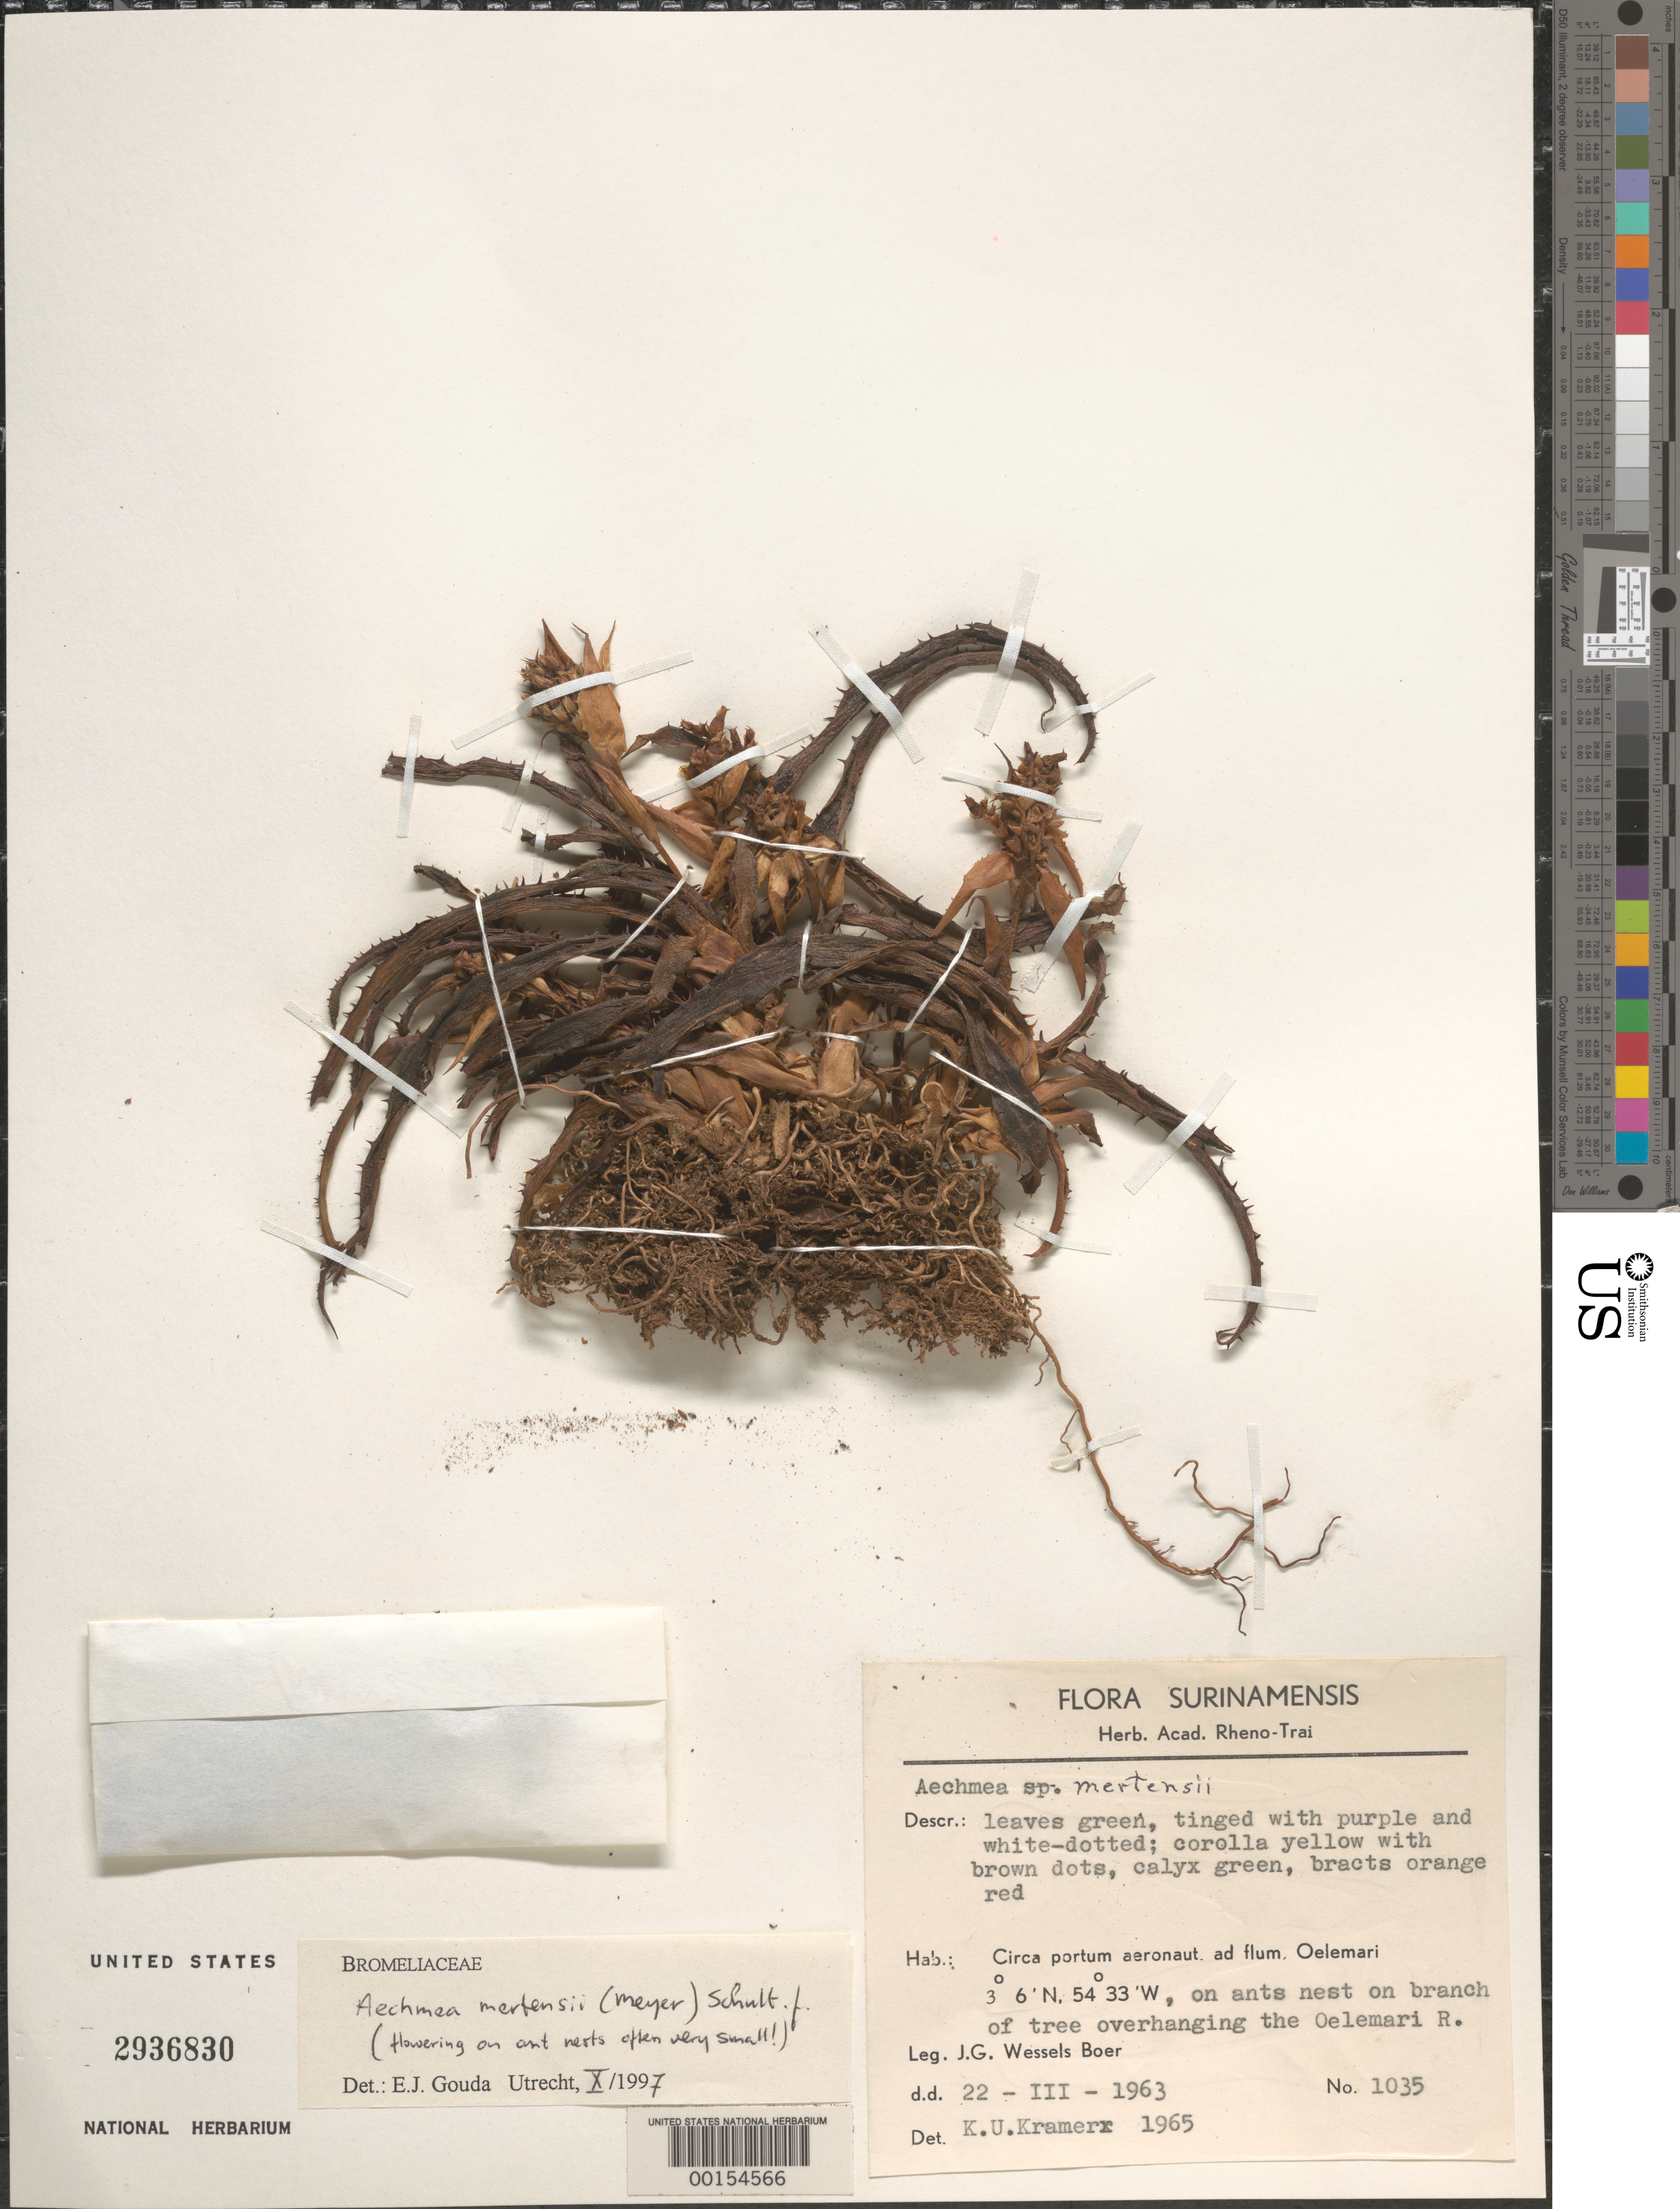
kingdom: Plantae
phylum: Tracheophyta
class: Liliopsida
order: Poales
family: Bromeliaceae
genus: Aechmea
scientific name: Aechmea mertensii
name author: (G. Mey.) Schult. & Schult. f.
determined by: Gouda, E. J.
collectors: J. G. Wessels Boer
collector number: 1035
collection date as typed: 22-Mar-63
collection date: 1963-03-22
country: Suriname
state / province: Sipaliwini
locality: Oelemari R., between river and airstrip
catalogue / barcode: US 2936830